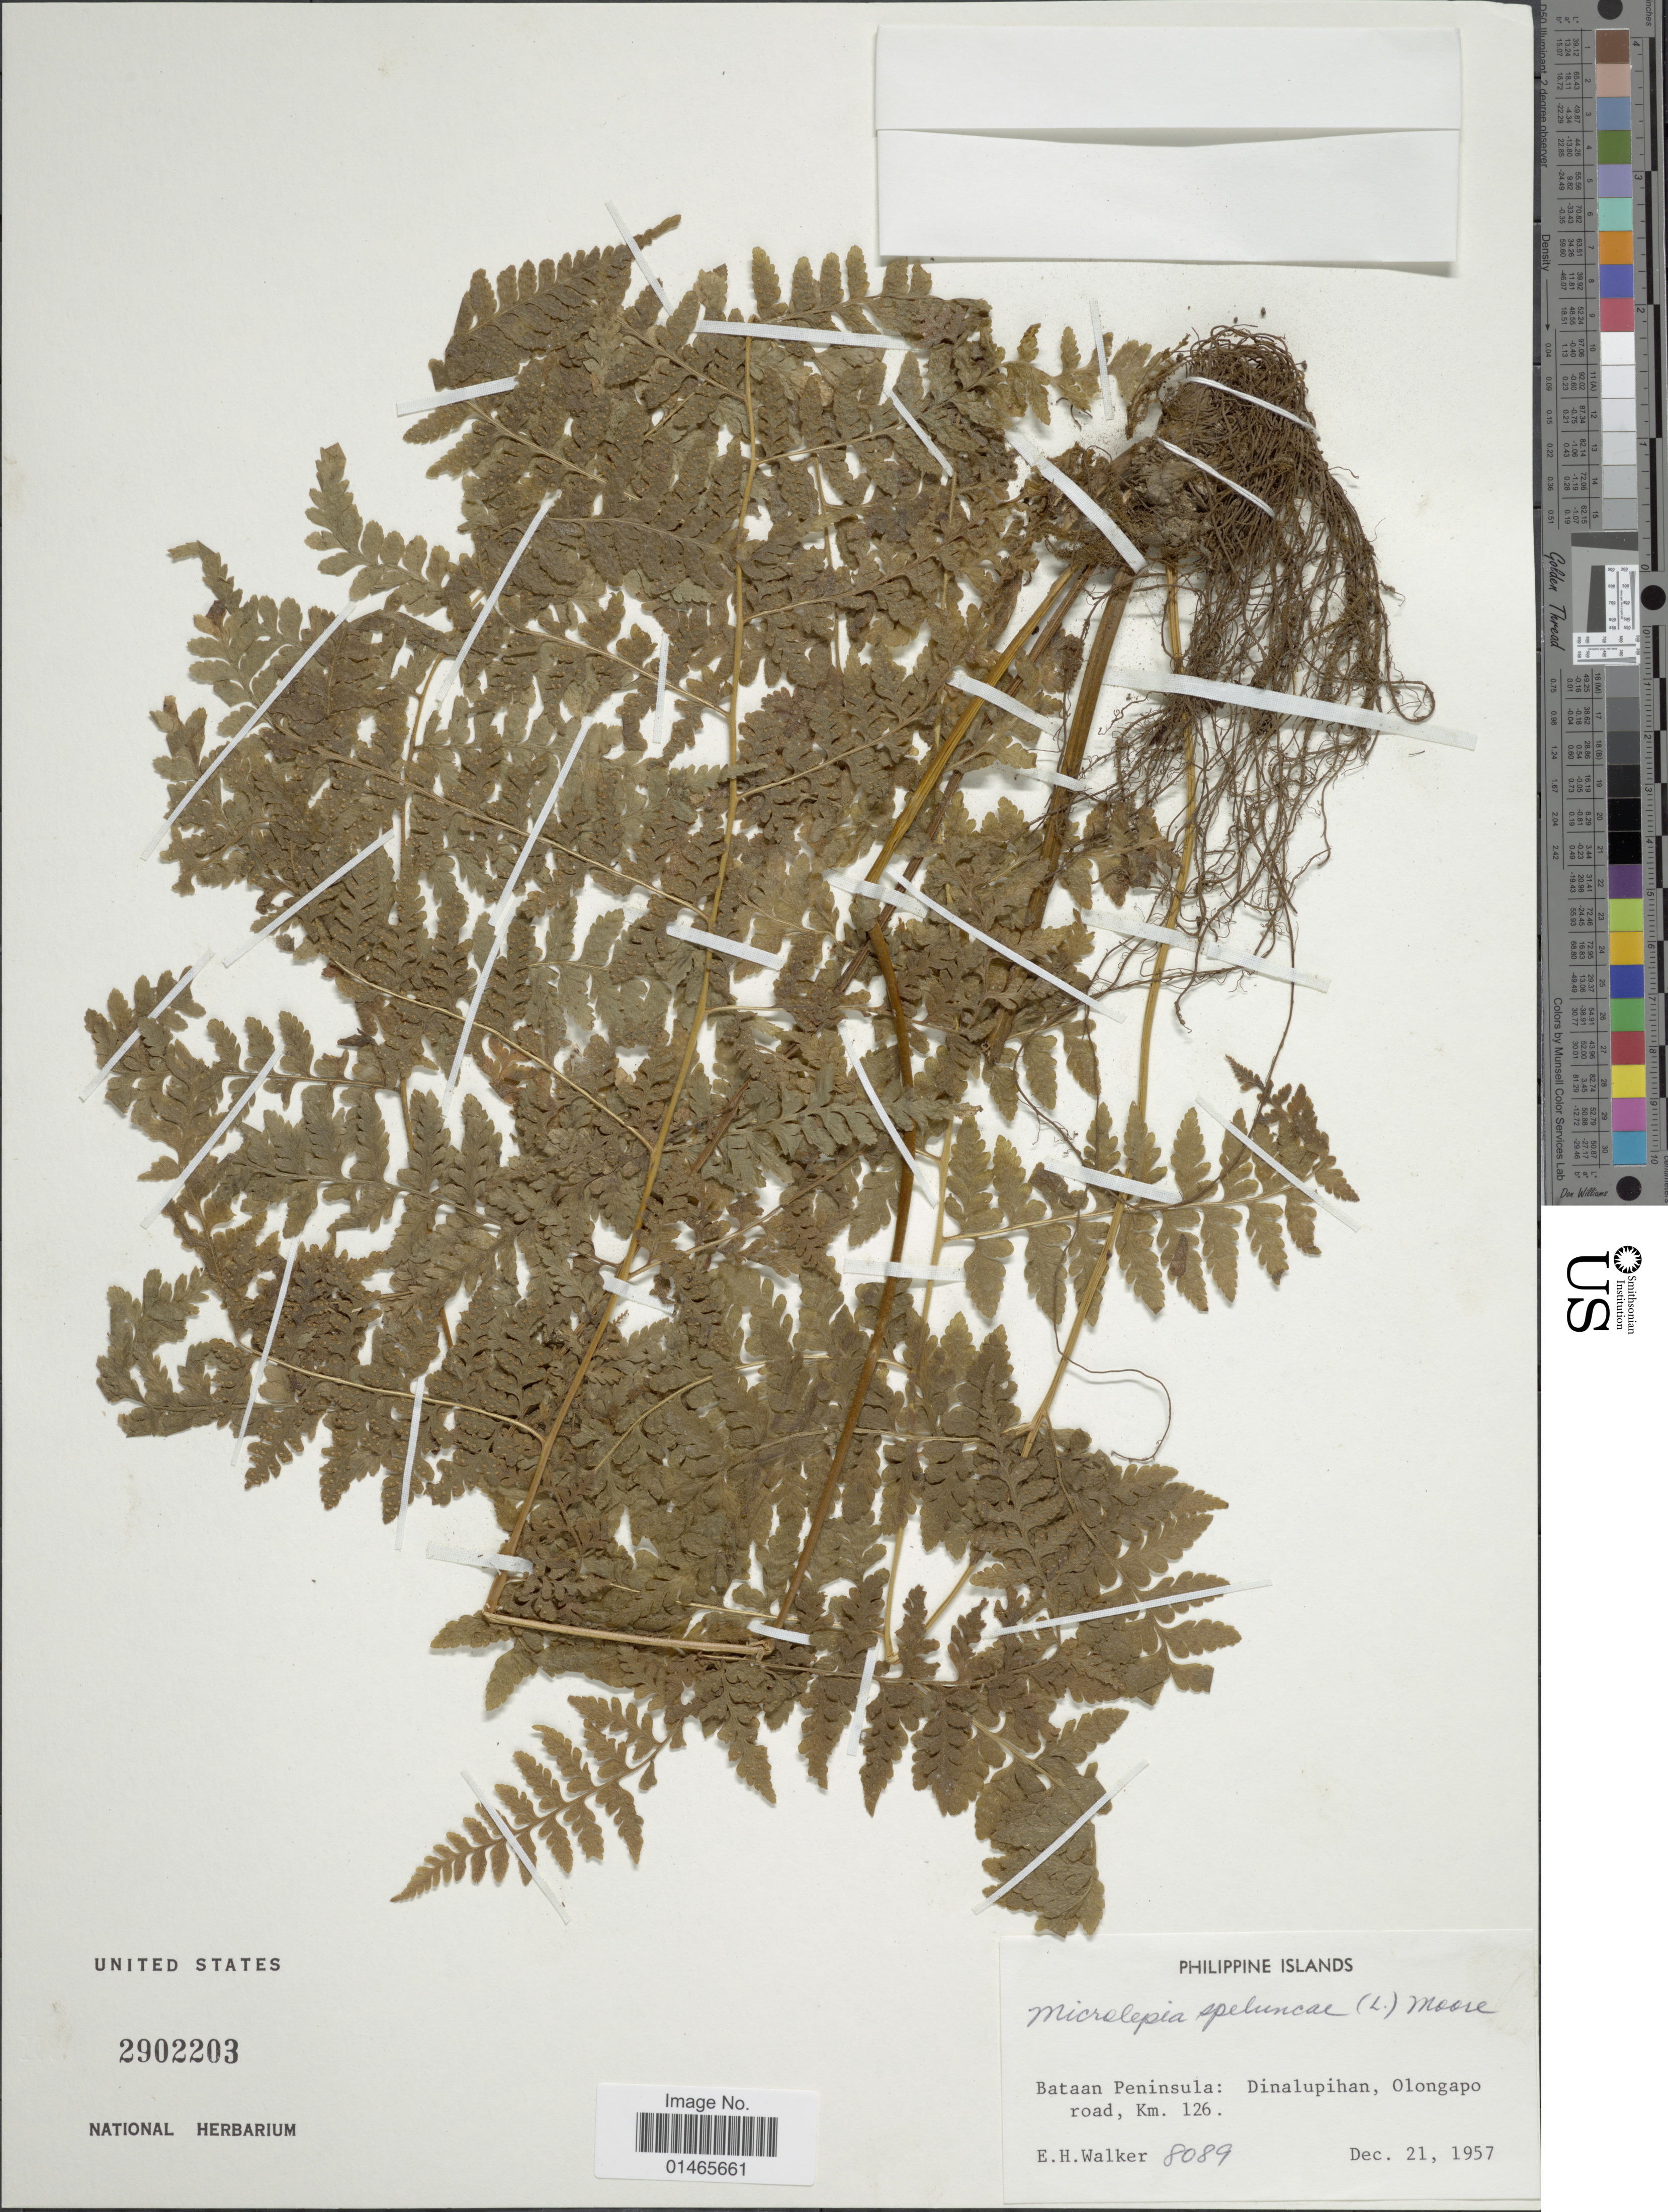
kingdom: Plantae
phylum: Tracheophyta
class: Polypodiopsida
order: Polypodiales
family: Dennstaedtiaceae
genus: Microlepia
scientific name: Microlepia speluncae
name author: (L.) T. Moore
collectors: E. H. Walker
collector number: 8089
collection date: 1957-12-21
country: Philippines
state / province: Cagayan Valley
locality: Bataan Peninsula: Dinalupihan, Olongapo road, Km. 126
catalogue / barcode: US 2902203